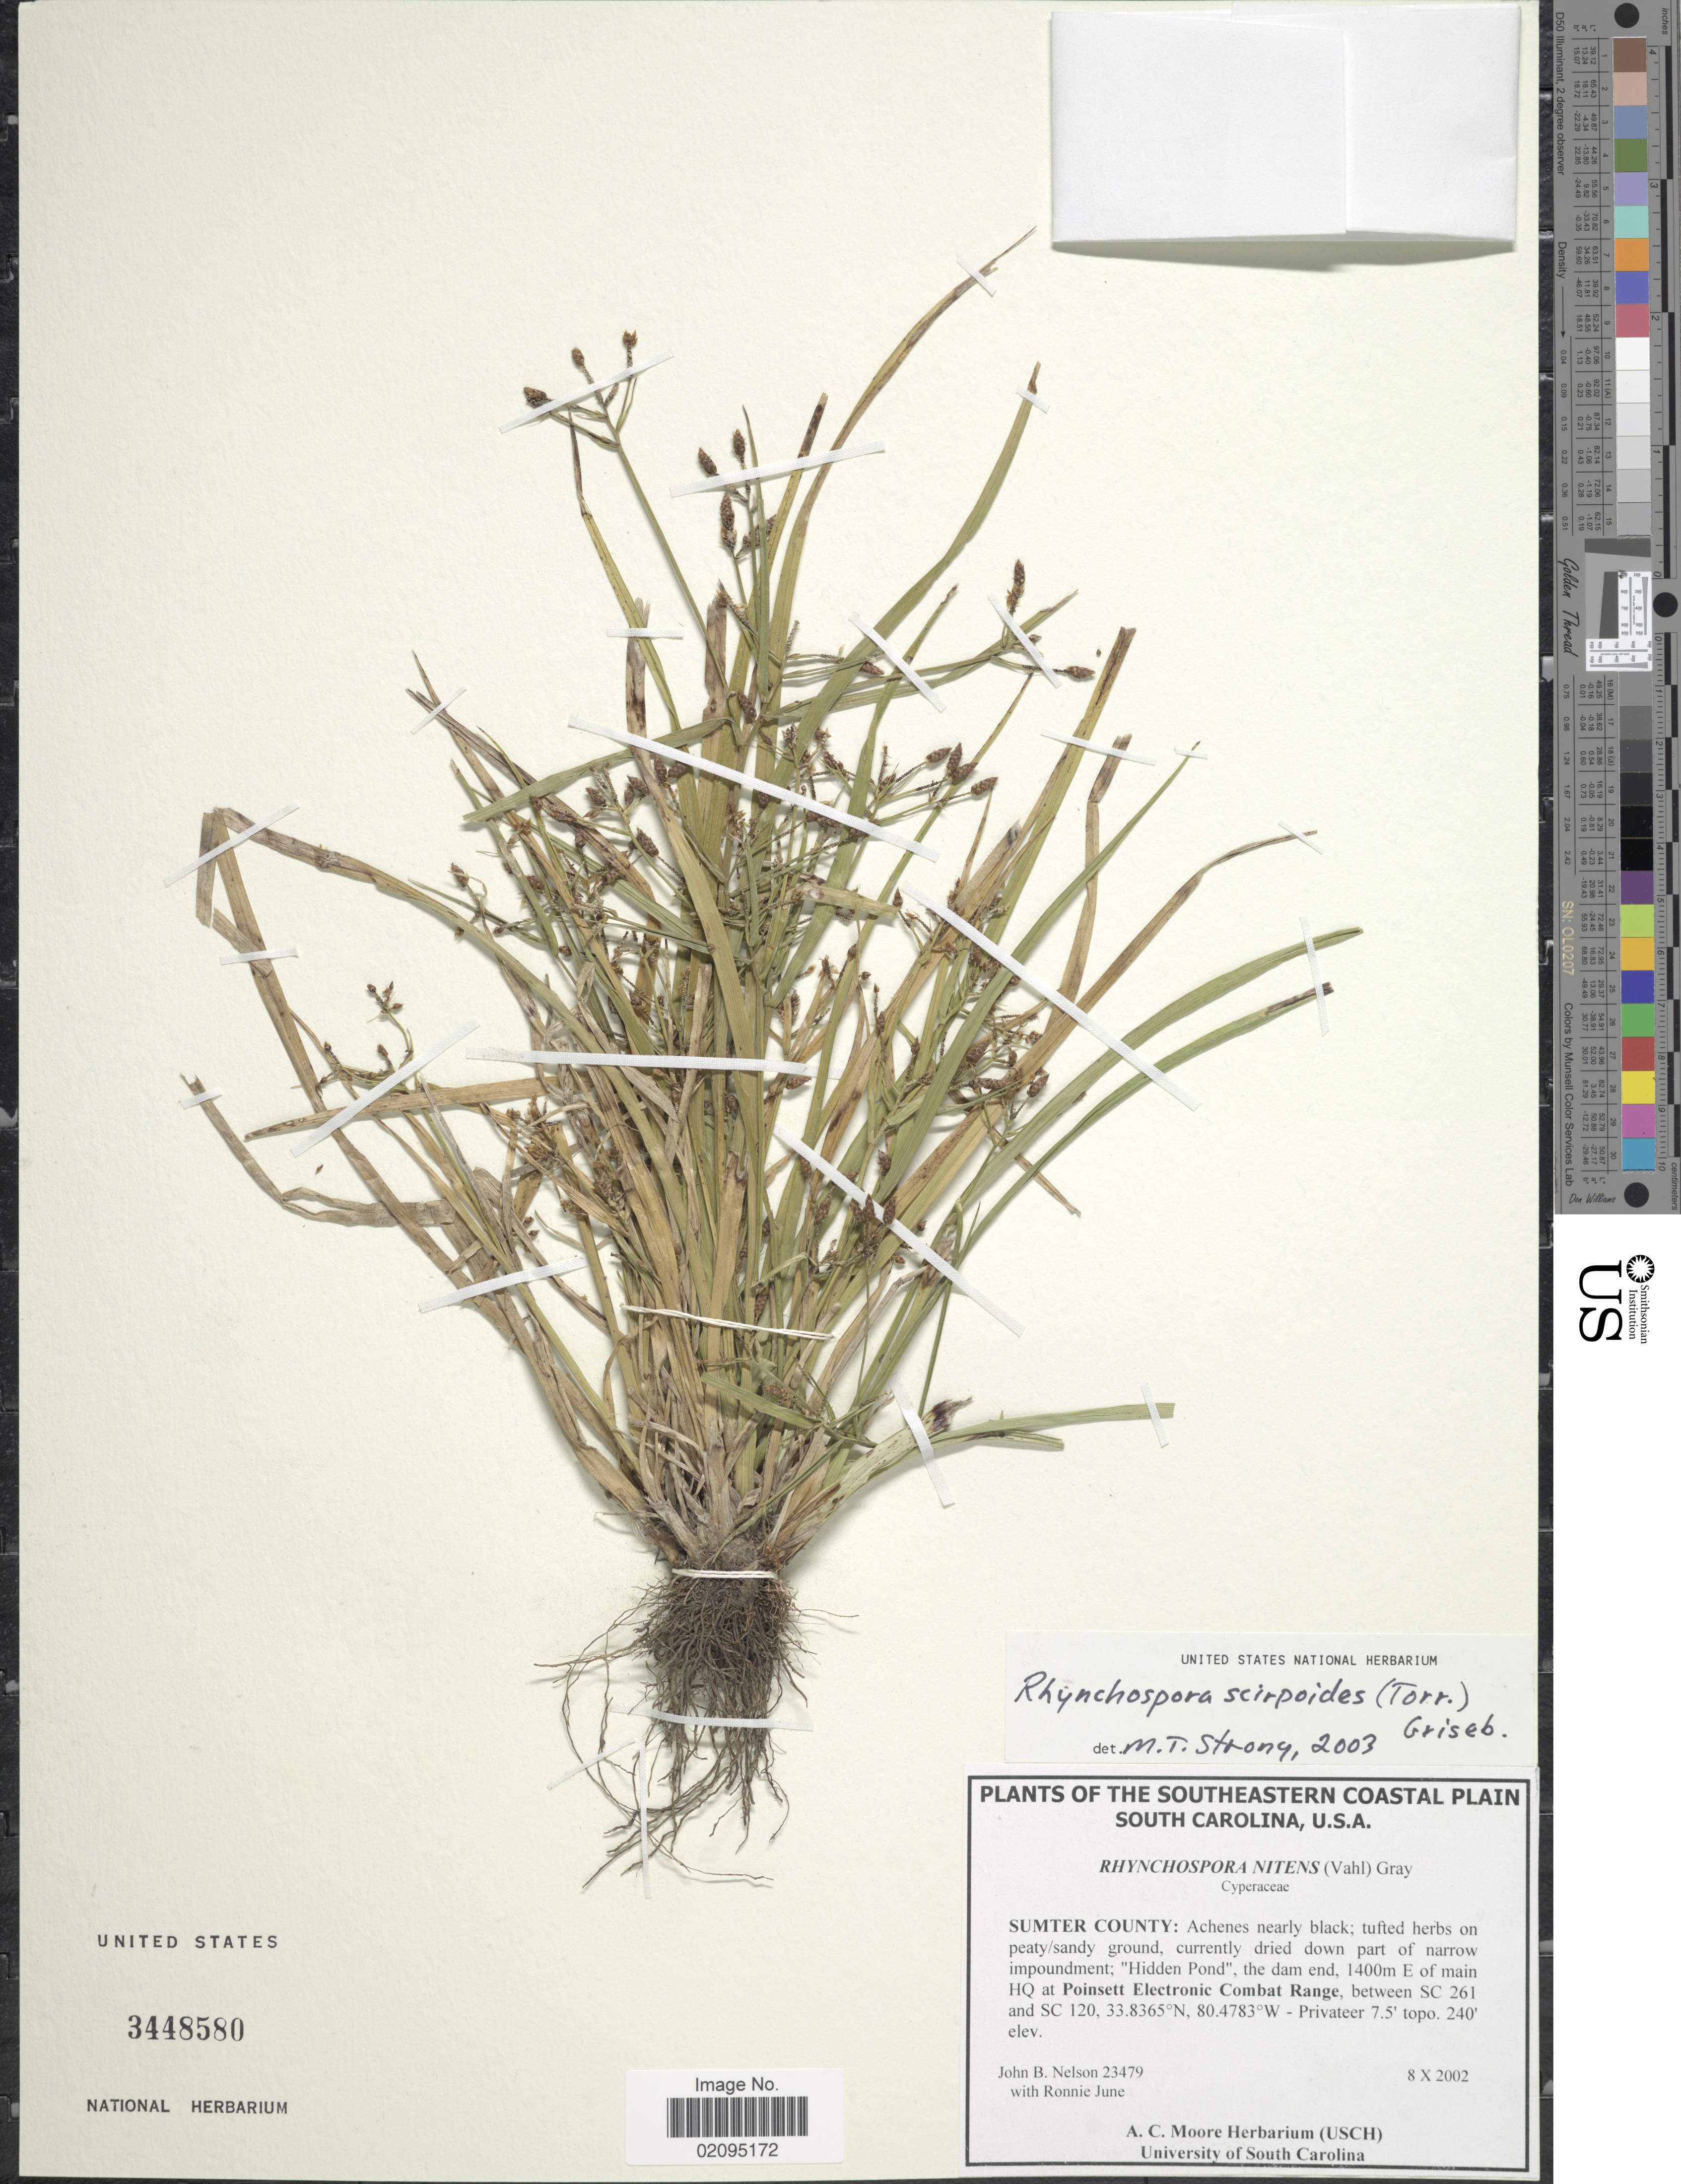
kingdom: Plantae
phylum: Tracheophyta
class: Liliopsida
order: Poales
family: Cyperaceae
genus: Rhynchospora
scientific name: Rhynchospora scirpoides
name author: (Torr.) Griseb.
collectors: J. Nelson & R. June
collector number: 23479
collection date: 2002-10-08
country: United States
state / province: South Carolina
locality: Sumter County: "Hidden Pond", the dam end, E of main HQ at Poinsett Electronic Combat Range, between SC 261 and SC 120. Privateer 7.5' Topo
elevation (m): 73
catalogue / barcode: US 3448580